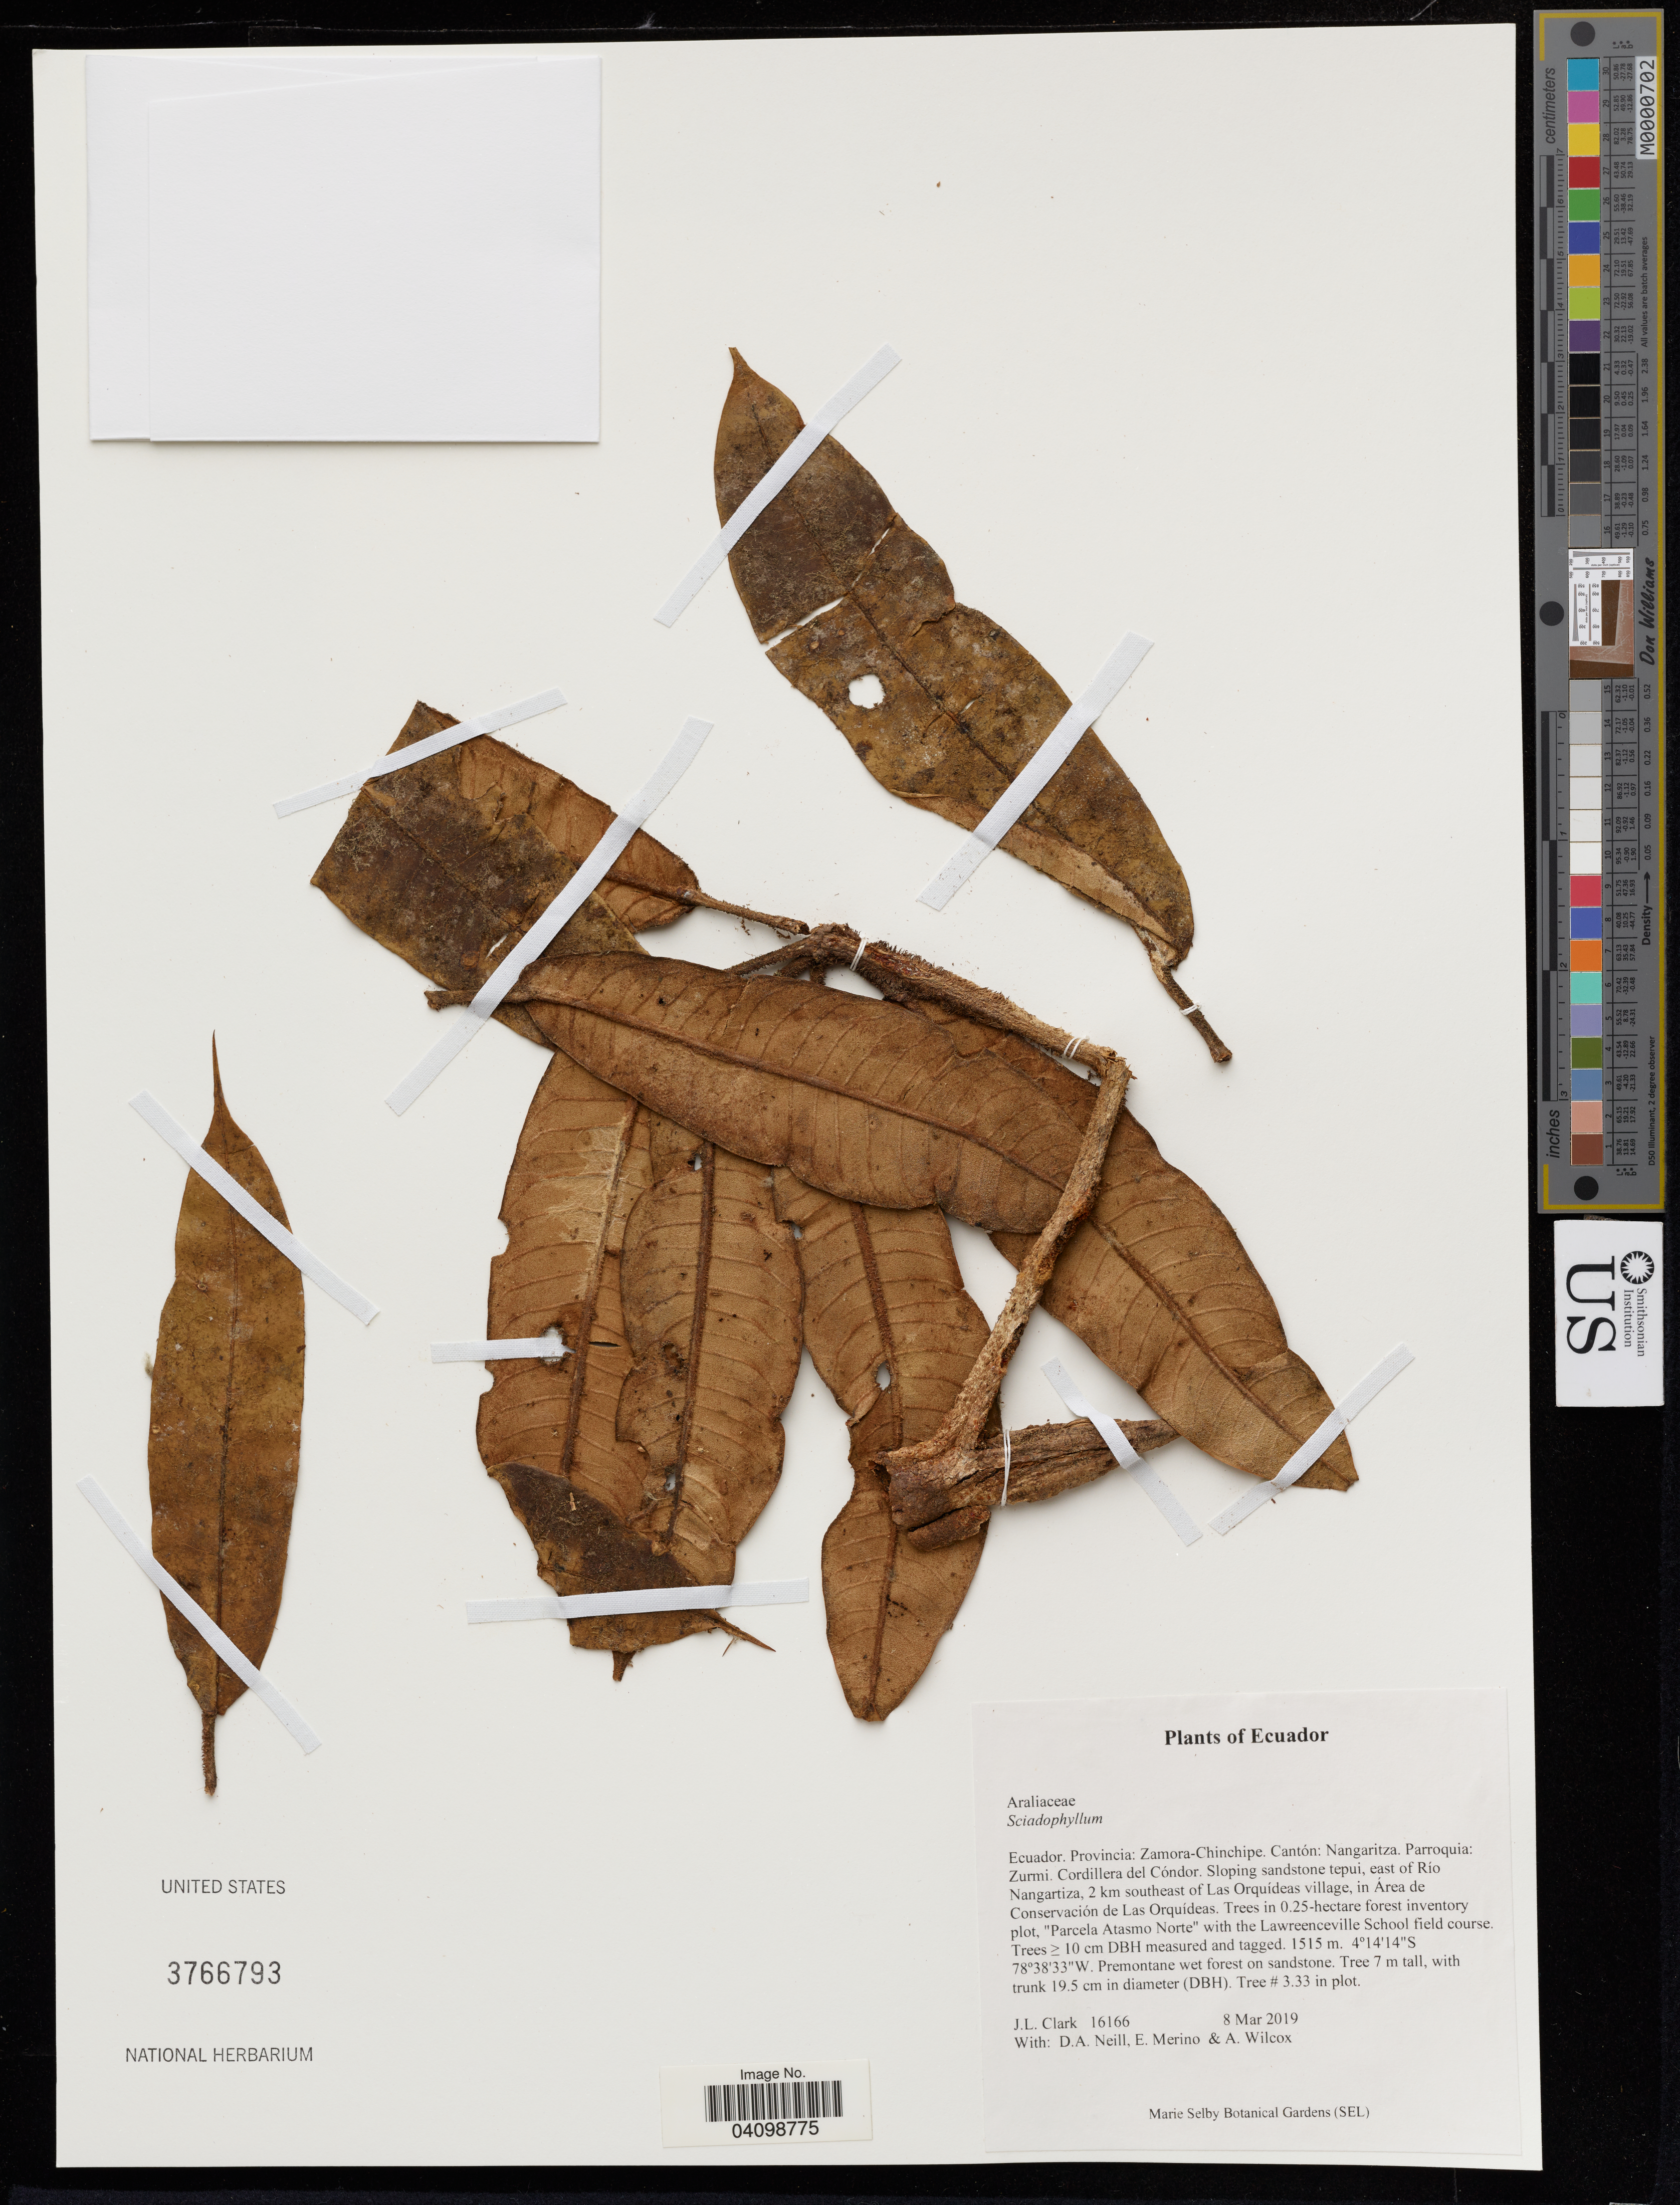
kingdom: Plantae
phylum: Tracheophyta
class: Magnoliopsida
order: Apiales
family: Araliaceae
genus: Schefflera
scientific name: Schefflera sp.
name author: Harms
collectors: J. Clark, D. A. Neill & A. Wilcox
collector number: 16166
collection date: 2019-03-08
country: Ecuador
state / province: Zamora-Chinchipe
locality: Cantón: Nangaritza. Parroquia: Zurmi. Cordillera del Cóndor. Sloping sandstone tepui, east of Río Nangartiza, 2 km southeast of Las Orquídeas village, in Área de Conservación de Las Orquídeas.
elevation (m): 1515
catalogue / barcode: US 3766793